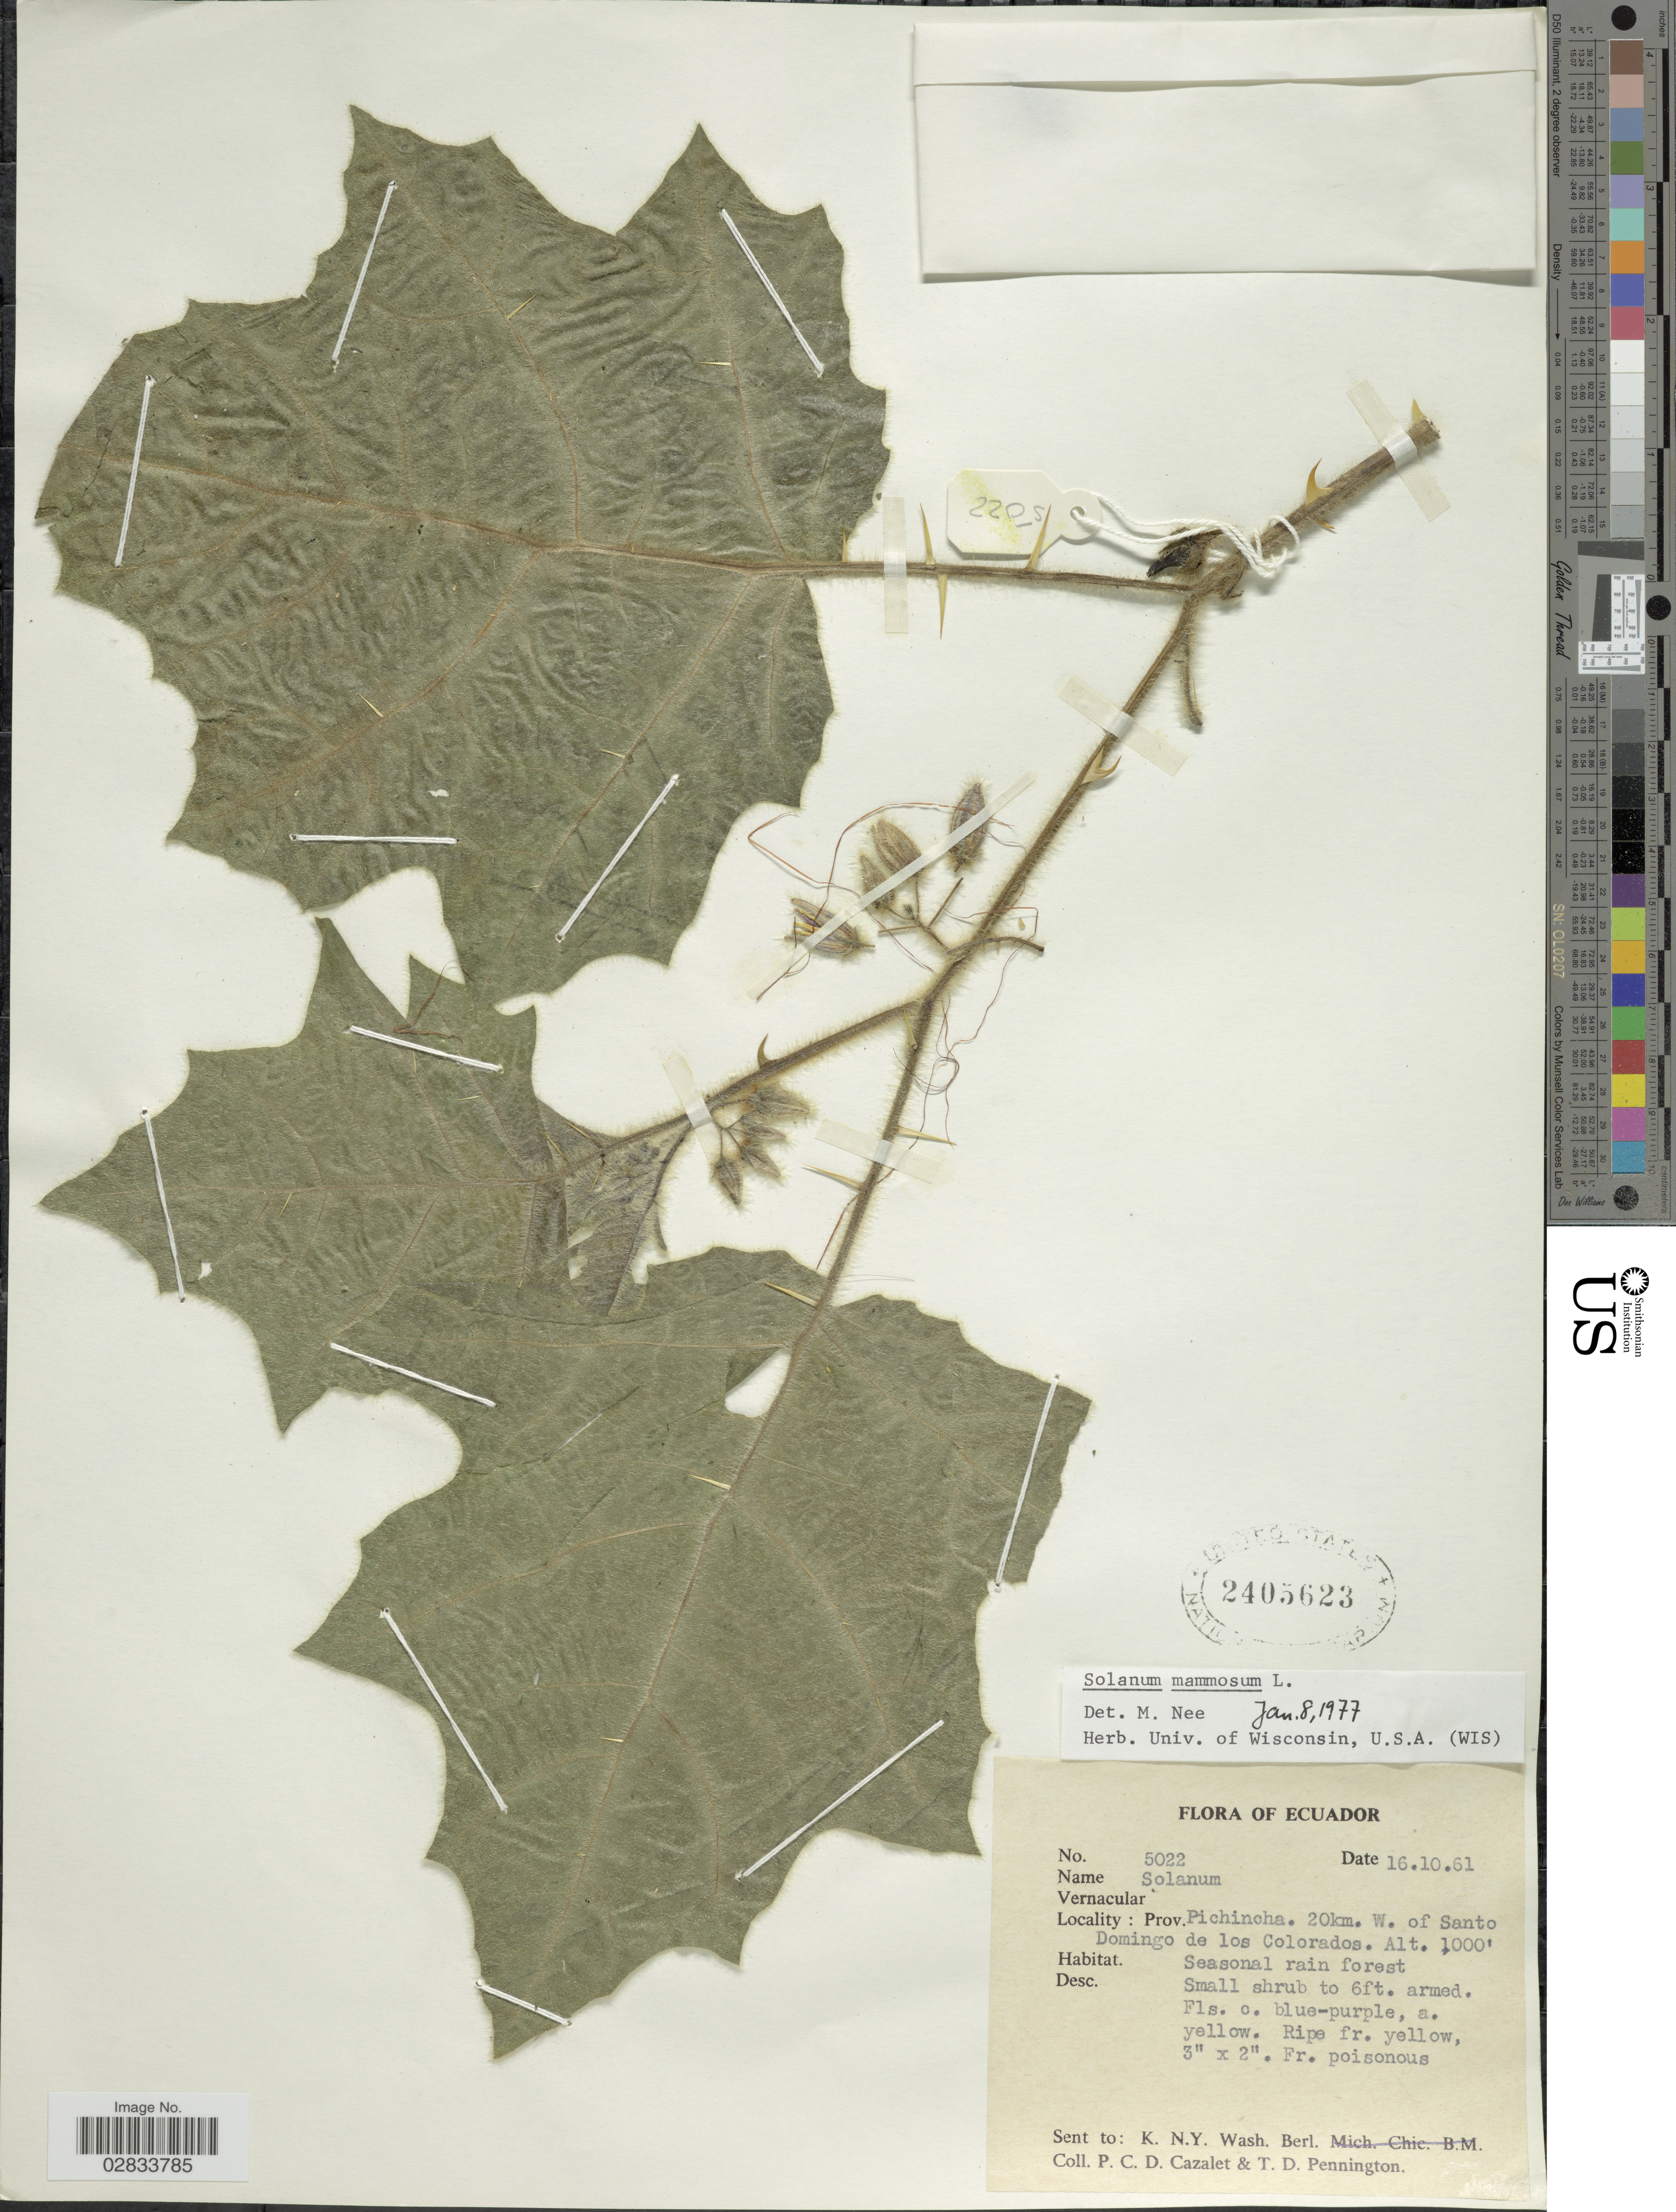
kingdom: Plantae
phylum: Tracheophyta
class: Magnoliopsida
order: Solanales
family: Solanaceae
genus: Solanum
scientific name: Solanum mammosum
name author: L.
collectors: P. C. D. Cazalet & T. D. Pennington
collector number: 5022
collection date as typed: Transcribed d/m/y: 16/10/61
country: Ecuador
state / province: Pichincha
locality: Prov. Pichincha, 20 km. W. of Santo Domingo de los Colorados.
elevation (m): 305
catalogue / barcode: US 2405623